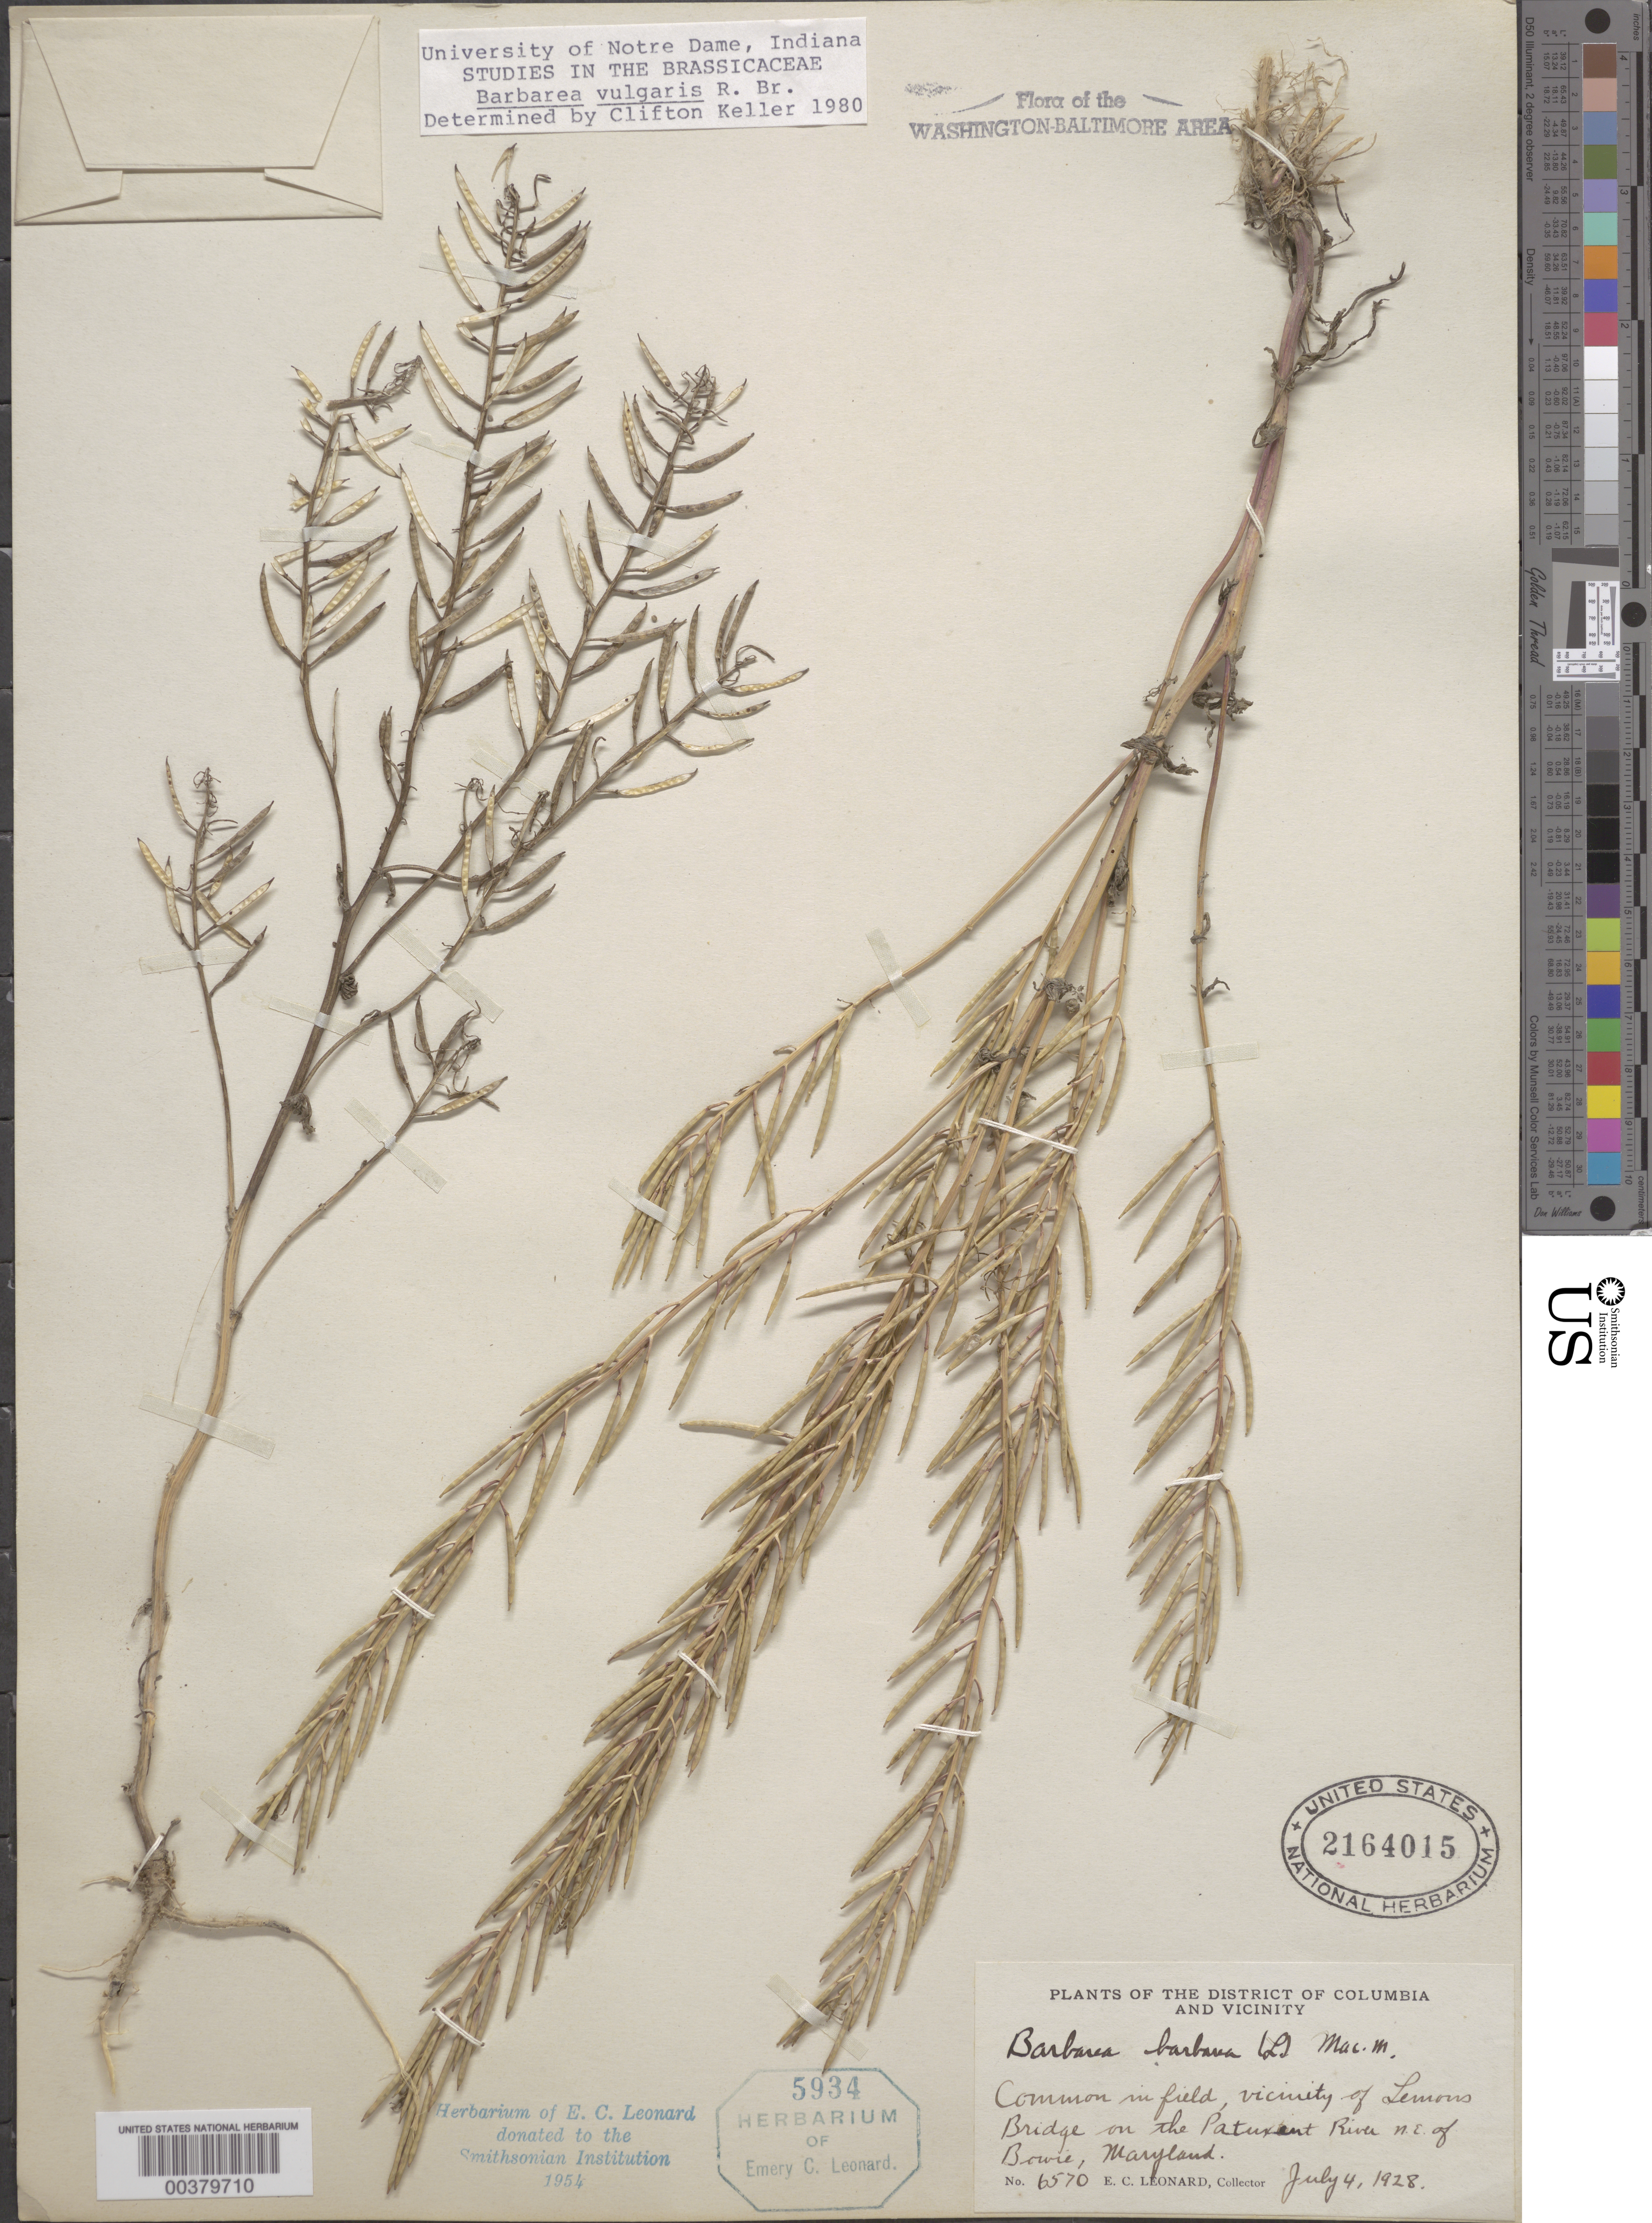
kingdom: Plantae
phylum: Tracheophyta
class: Magnoliopsida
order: Brassicales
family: Brassicaceae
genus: Barbarea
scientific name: Barbarea vulgaris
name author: W.T. Aiton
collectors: E. C. Leonard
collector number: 6570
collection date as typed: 04 Jul 1928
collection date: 1928-07-04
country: United States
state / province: Maryland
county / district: Prince George's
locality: Lemons Bridge, Patuxent River, northeast of Bowie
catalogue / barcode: US 2164015